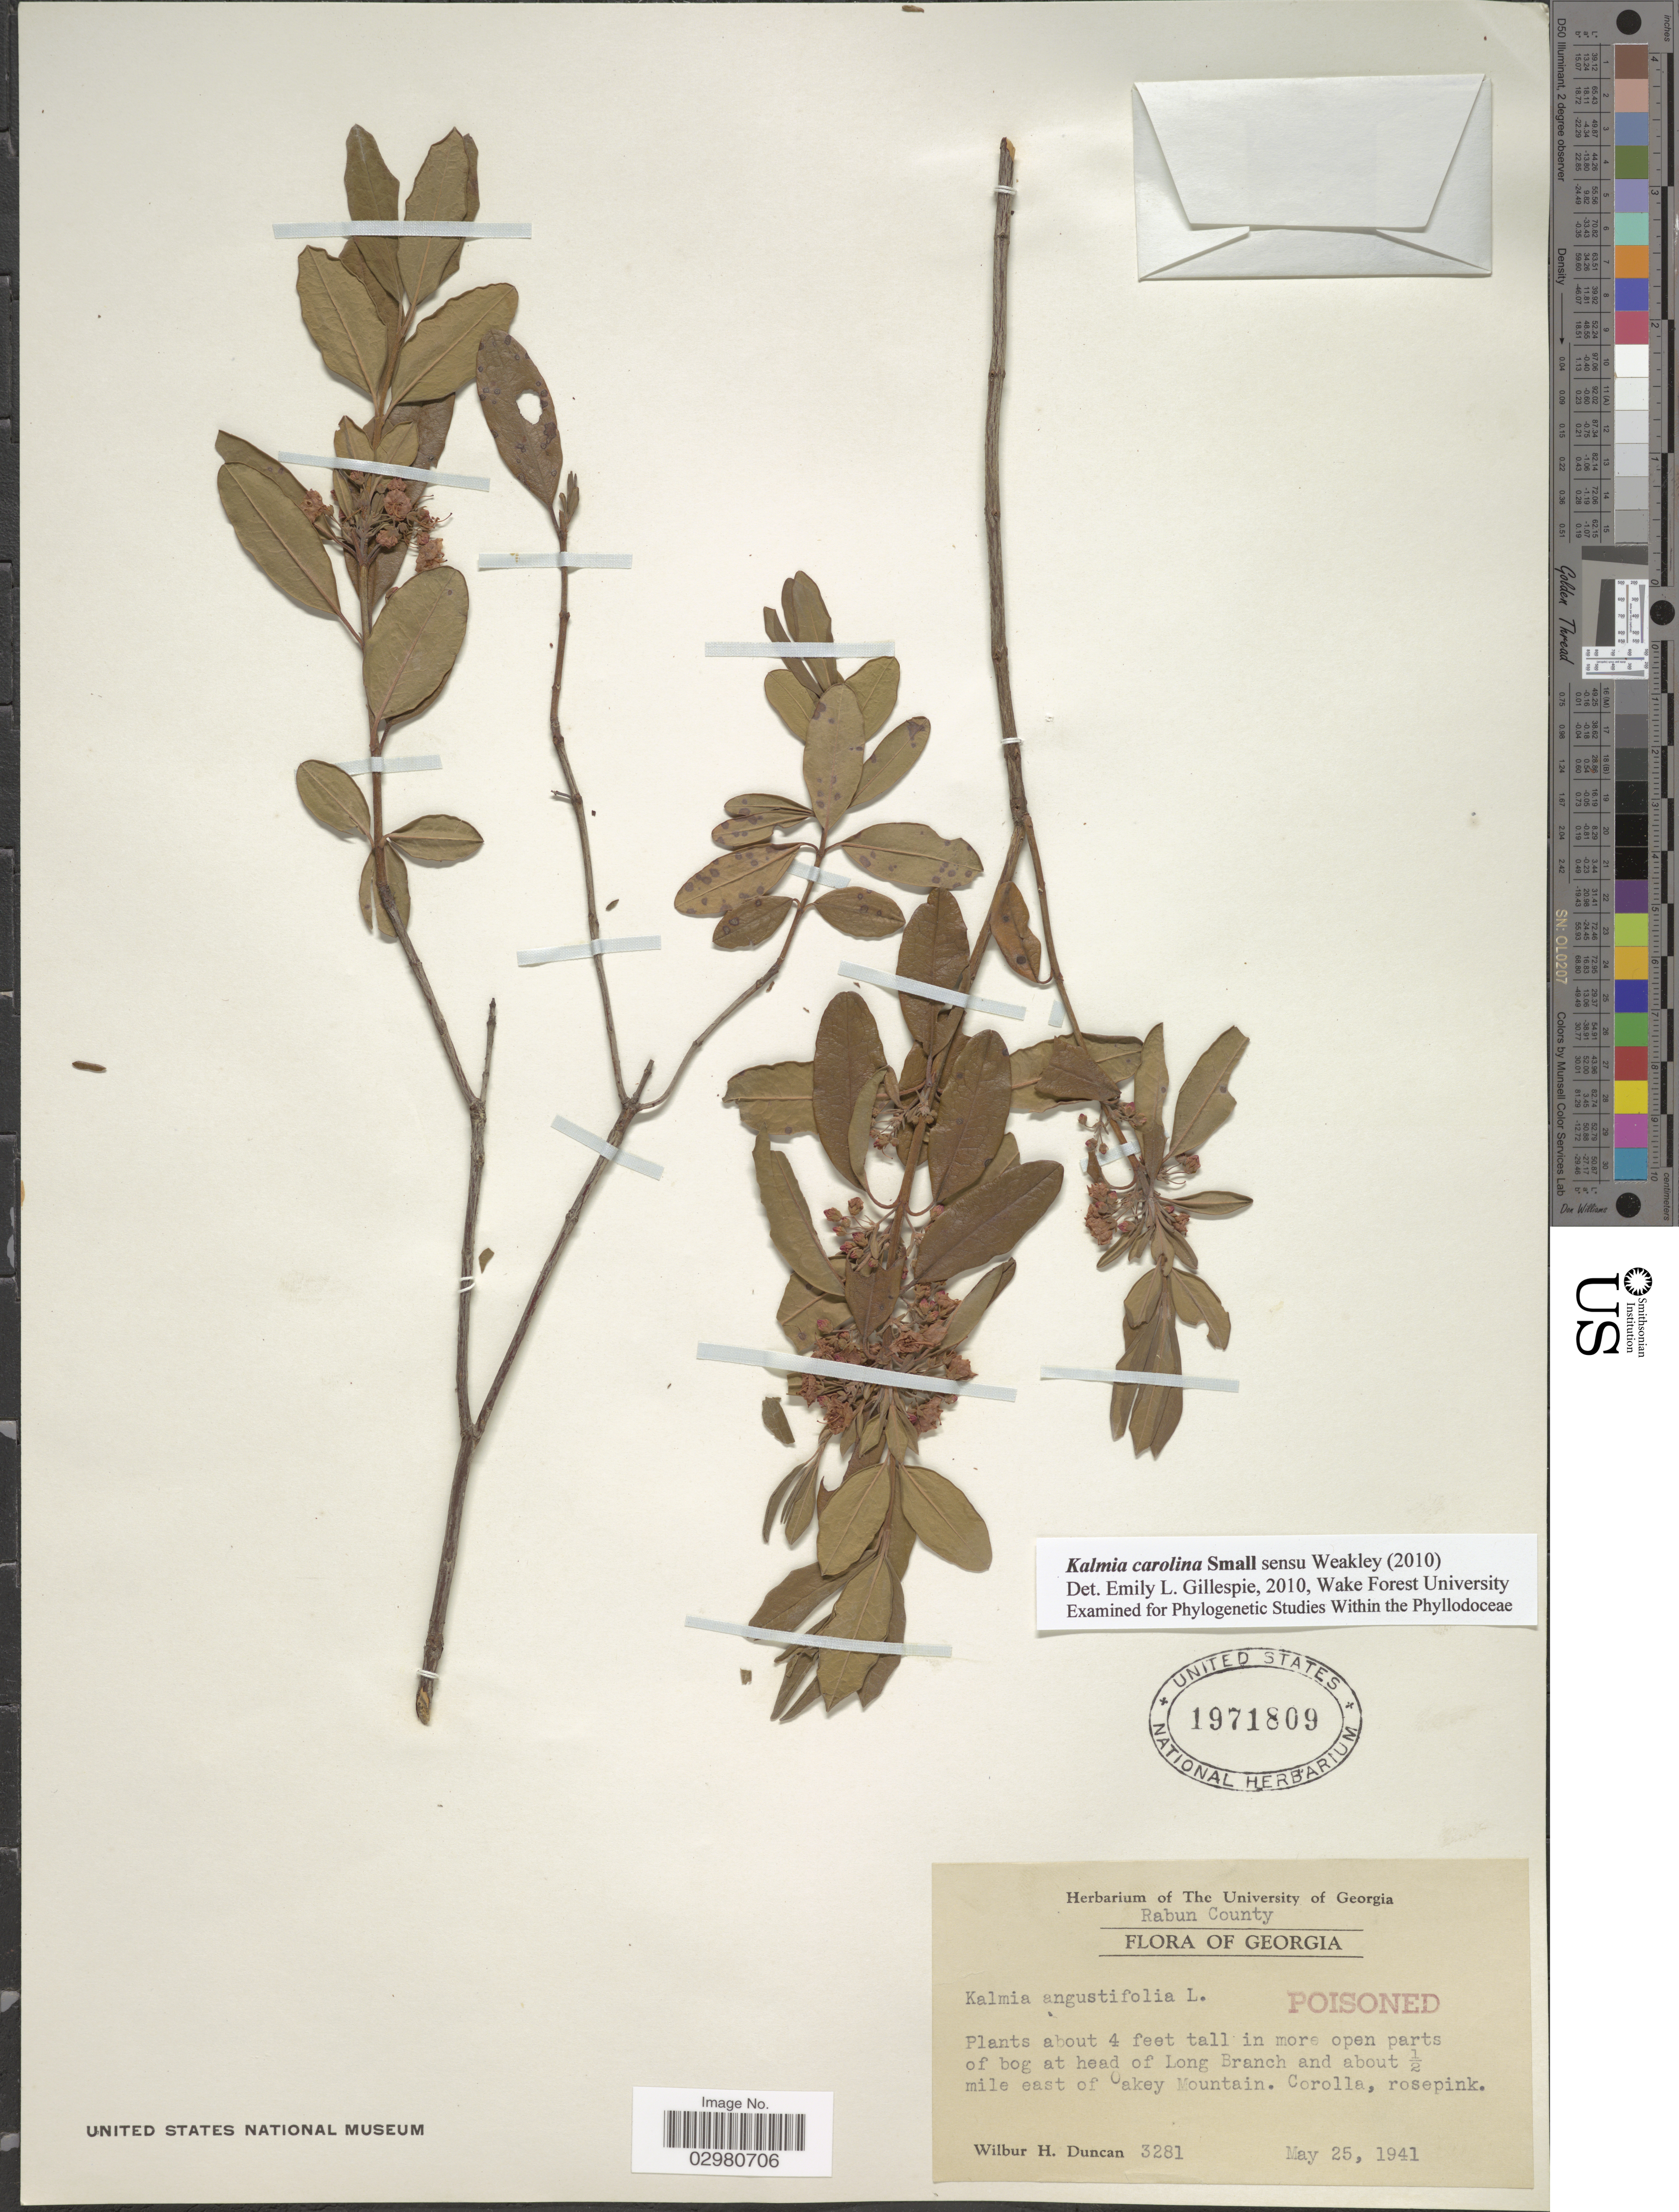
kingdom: Plantae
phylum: Tracheophyta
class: Magnoliopsida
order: Ericales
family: Ericaceae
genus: Kalmia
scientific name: Kalmia carolina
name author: Small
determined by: Gillespie, E. L.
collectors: W. H. Duncan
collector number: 3281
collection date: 1941-05-25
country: United States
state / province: Georgia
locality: Rabun County. At head of Long Branch and about ½ mile east of Oakey Mountain.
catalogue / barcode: US 1971809